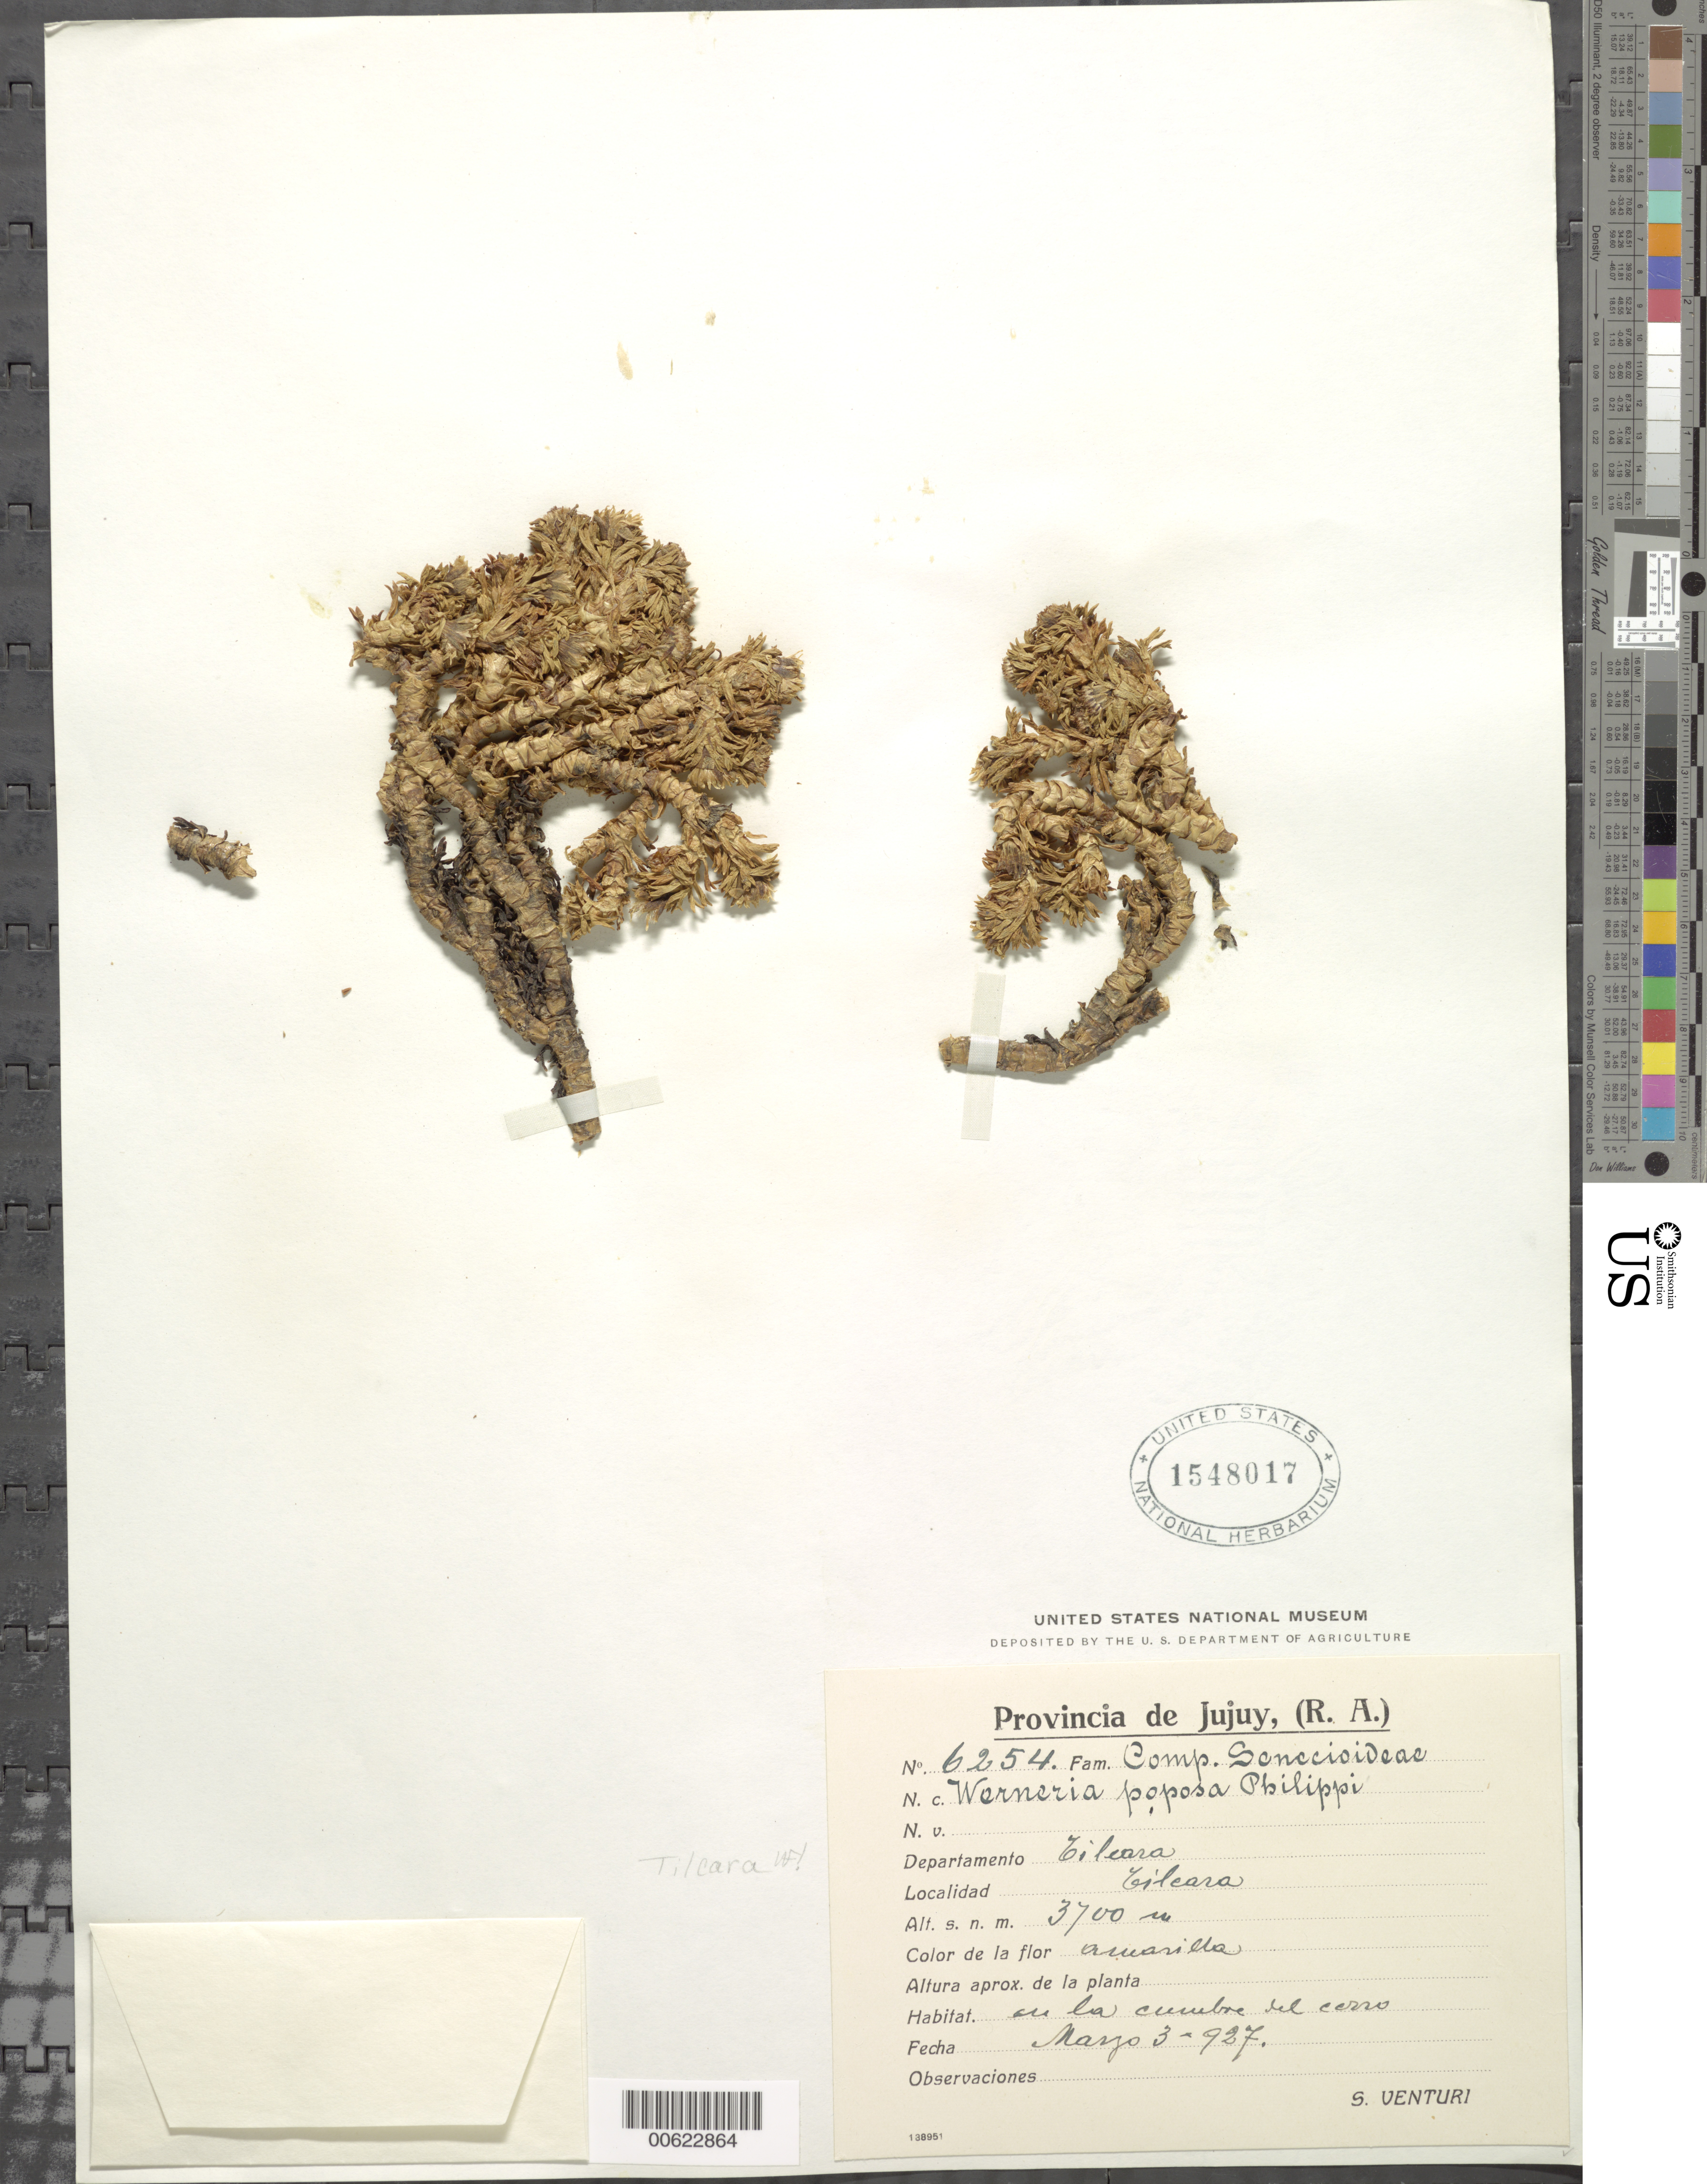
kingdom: Plantae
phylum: Tracheophyta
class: Magnoliopsida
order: Asterales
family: Asteraceae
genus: Xenophyllum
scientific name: Xenophyllum pseudodigitatum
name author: (Rockh.) V.A. Funk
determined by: Funk, Vicki A., (BOT), Smithsonian Institution - National Museum of Natural History (UNITED STATES)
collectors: S. Venturi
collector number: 6254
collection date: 1927-03-03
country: Argentina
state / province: Jujuy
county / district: Tilcara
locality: Tilcara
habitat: En la cumbre del cerro. poposa, roseni?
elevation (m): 3700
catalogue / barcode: US 1548017